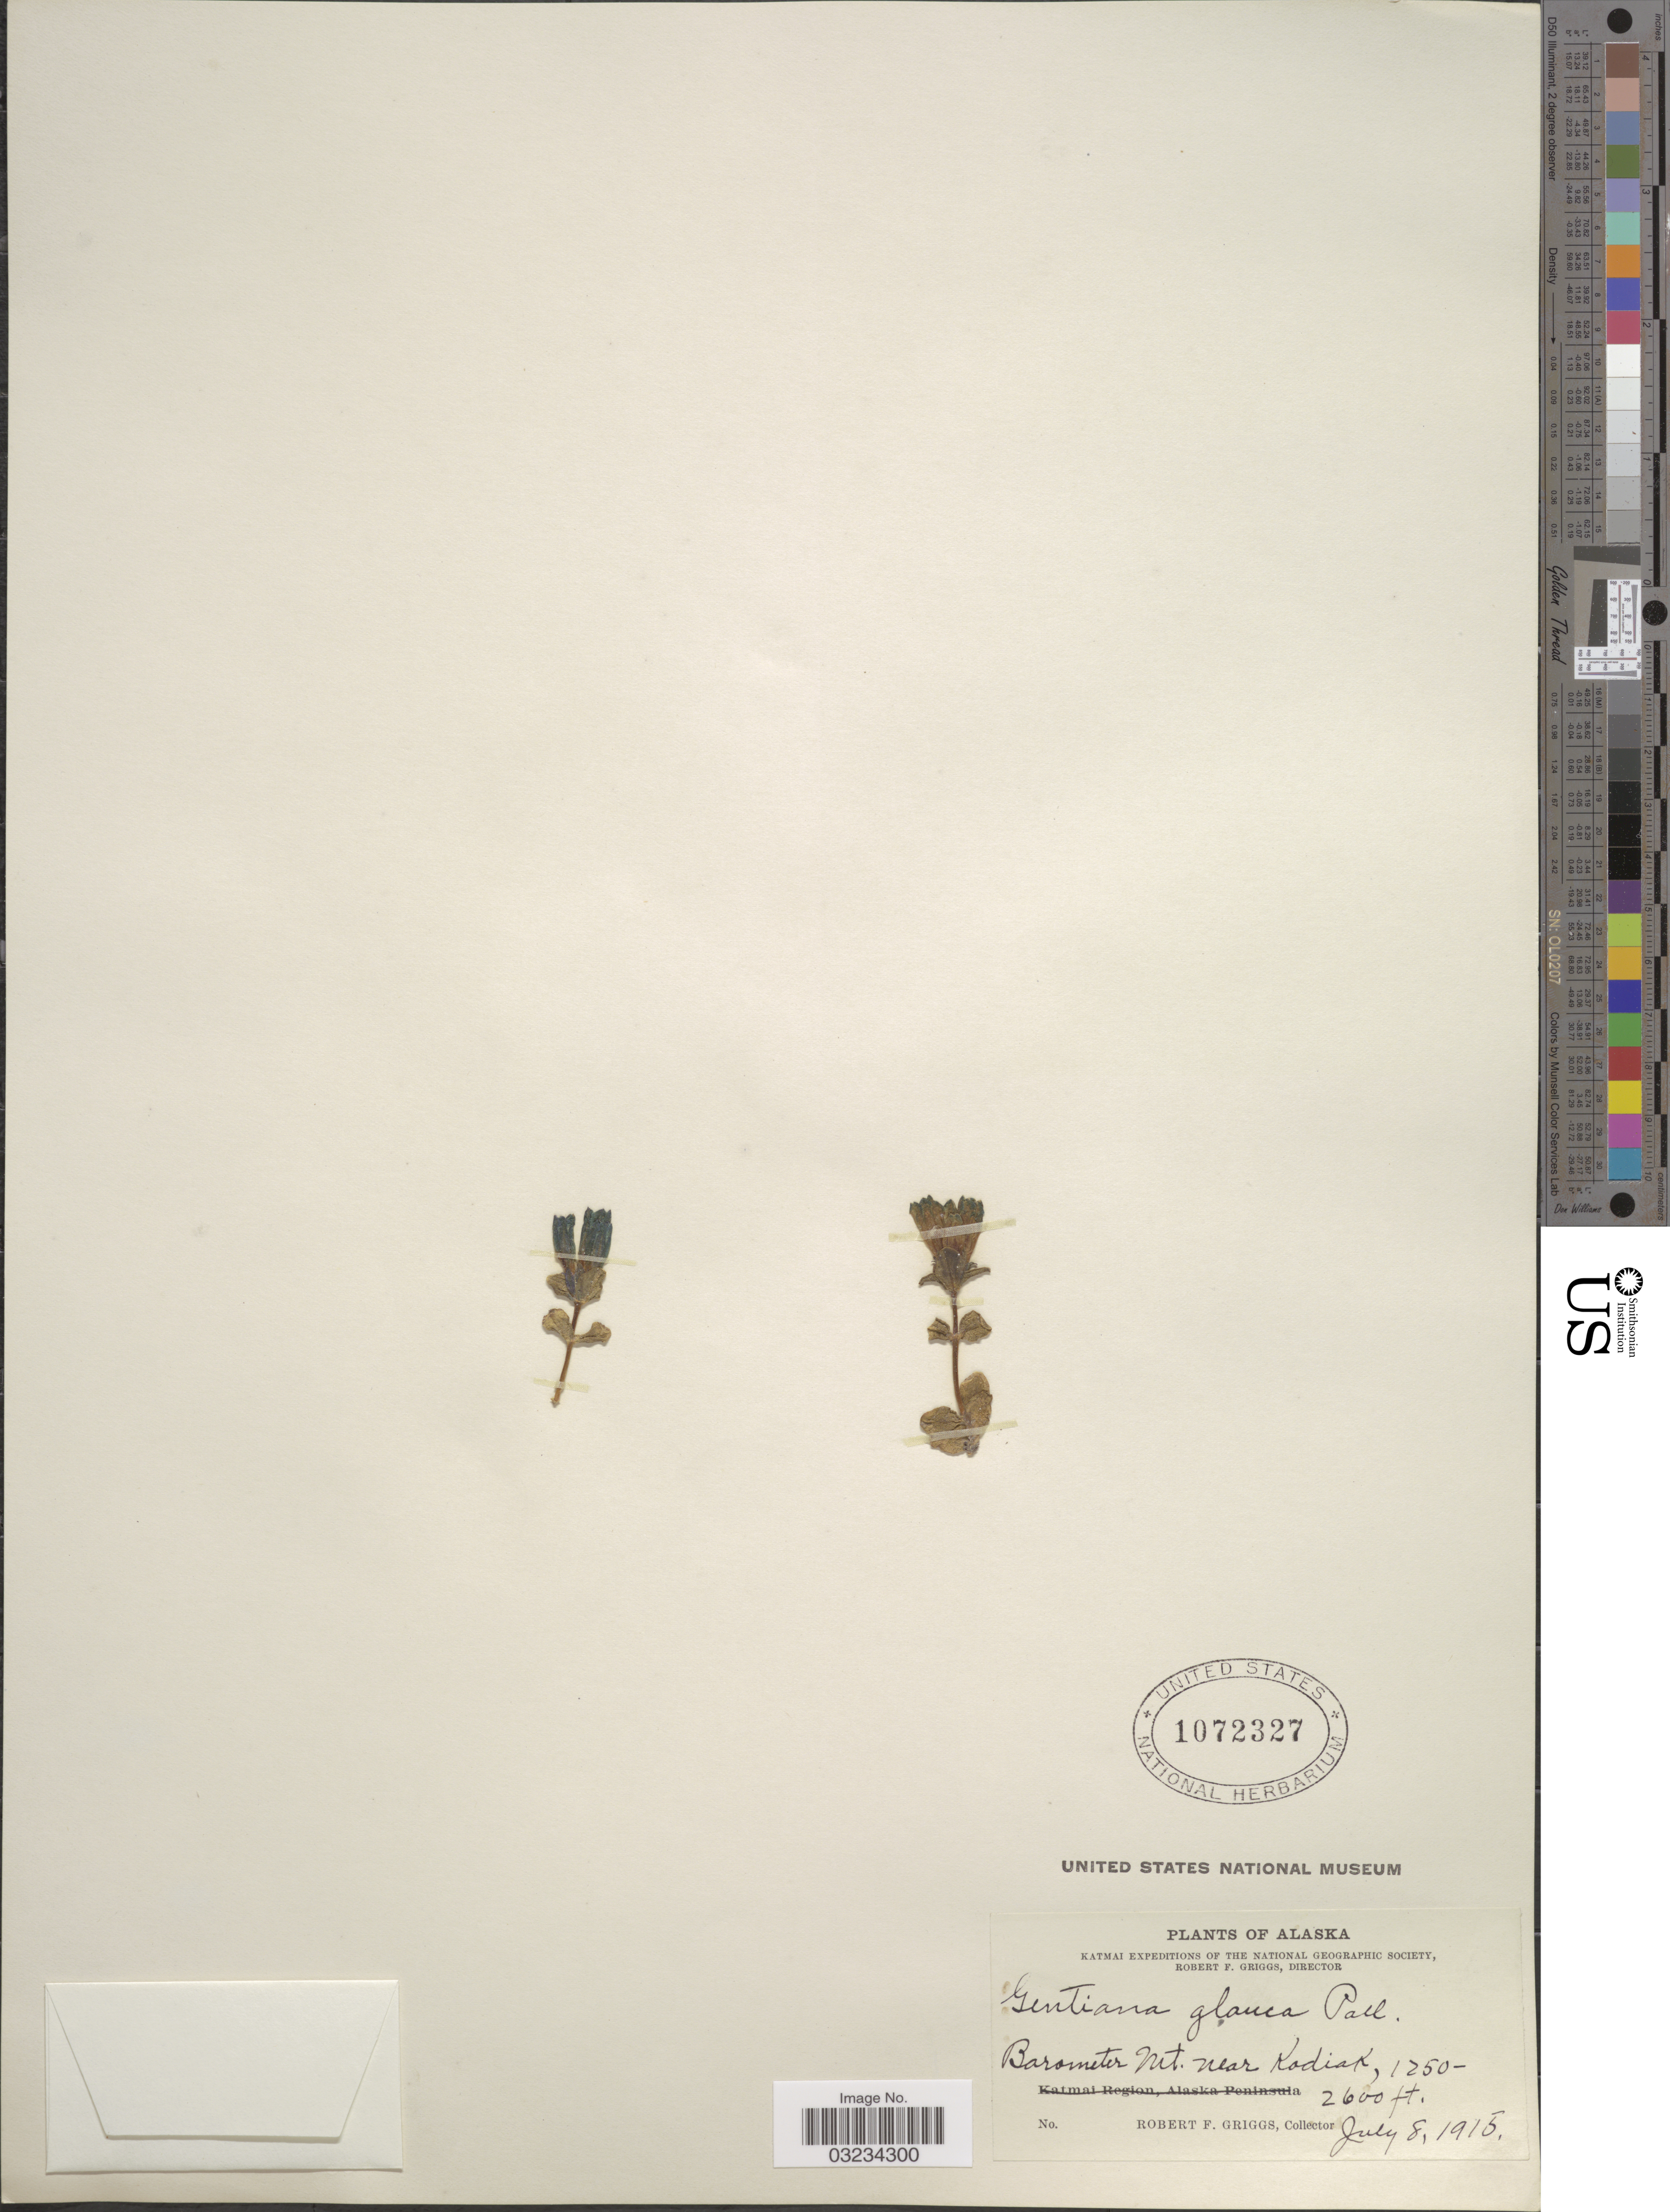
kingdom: Plantae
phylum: Tracheophyta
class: Magnoliopsida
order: Gentianales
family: Gentianaceae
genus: Gentiana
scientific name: Gentiana glauca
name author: Pall.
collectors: R. F. Griggs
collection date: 1915-07-08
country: United States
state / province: Alaska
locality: Katmai. Barometer Mt. near Kodiak.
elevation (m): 381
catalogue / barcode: US 1072327